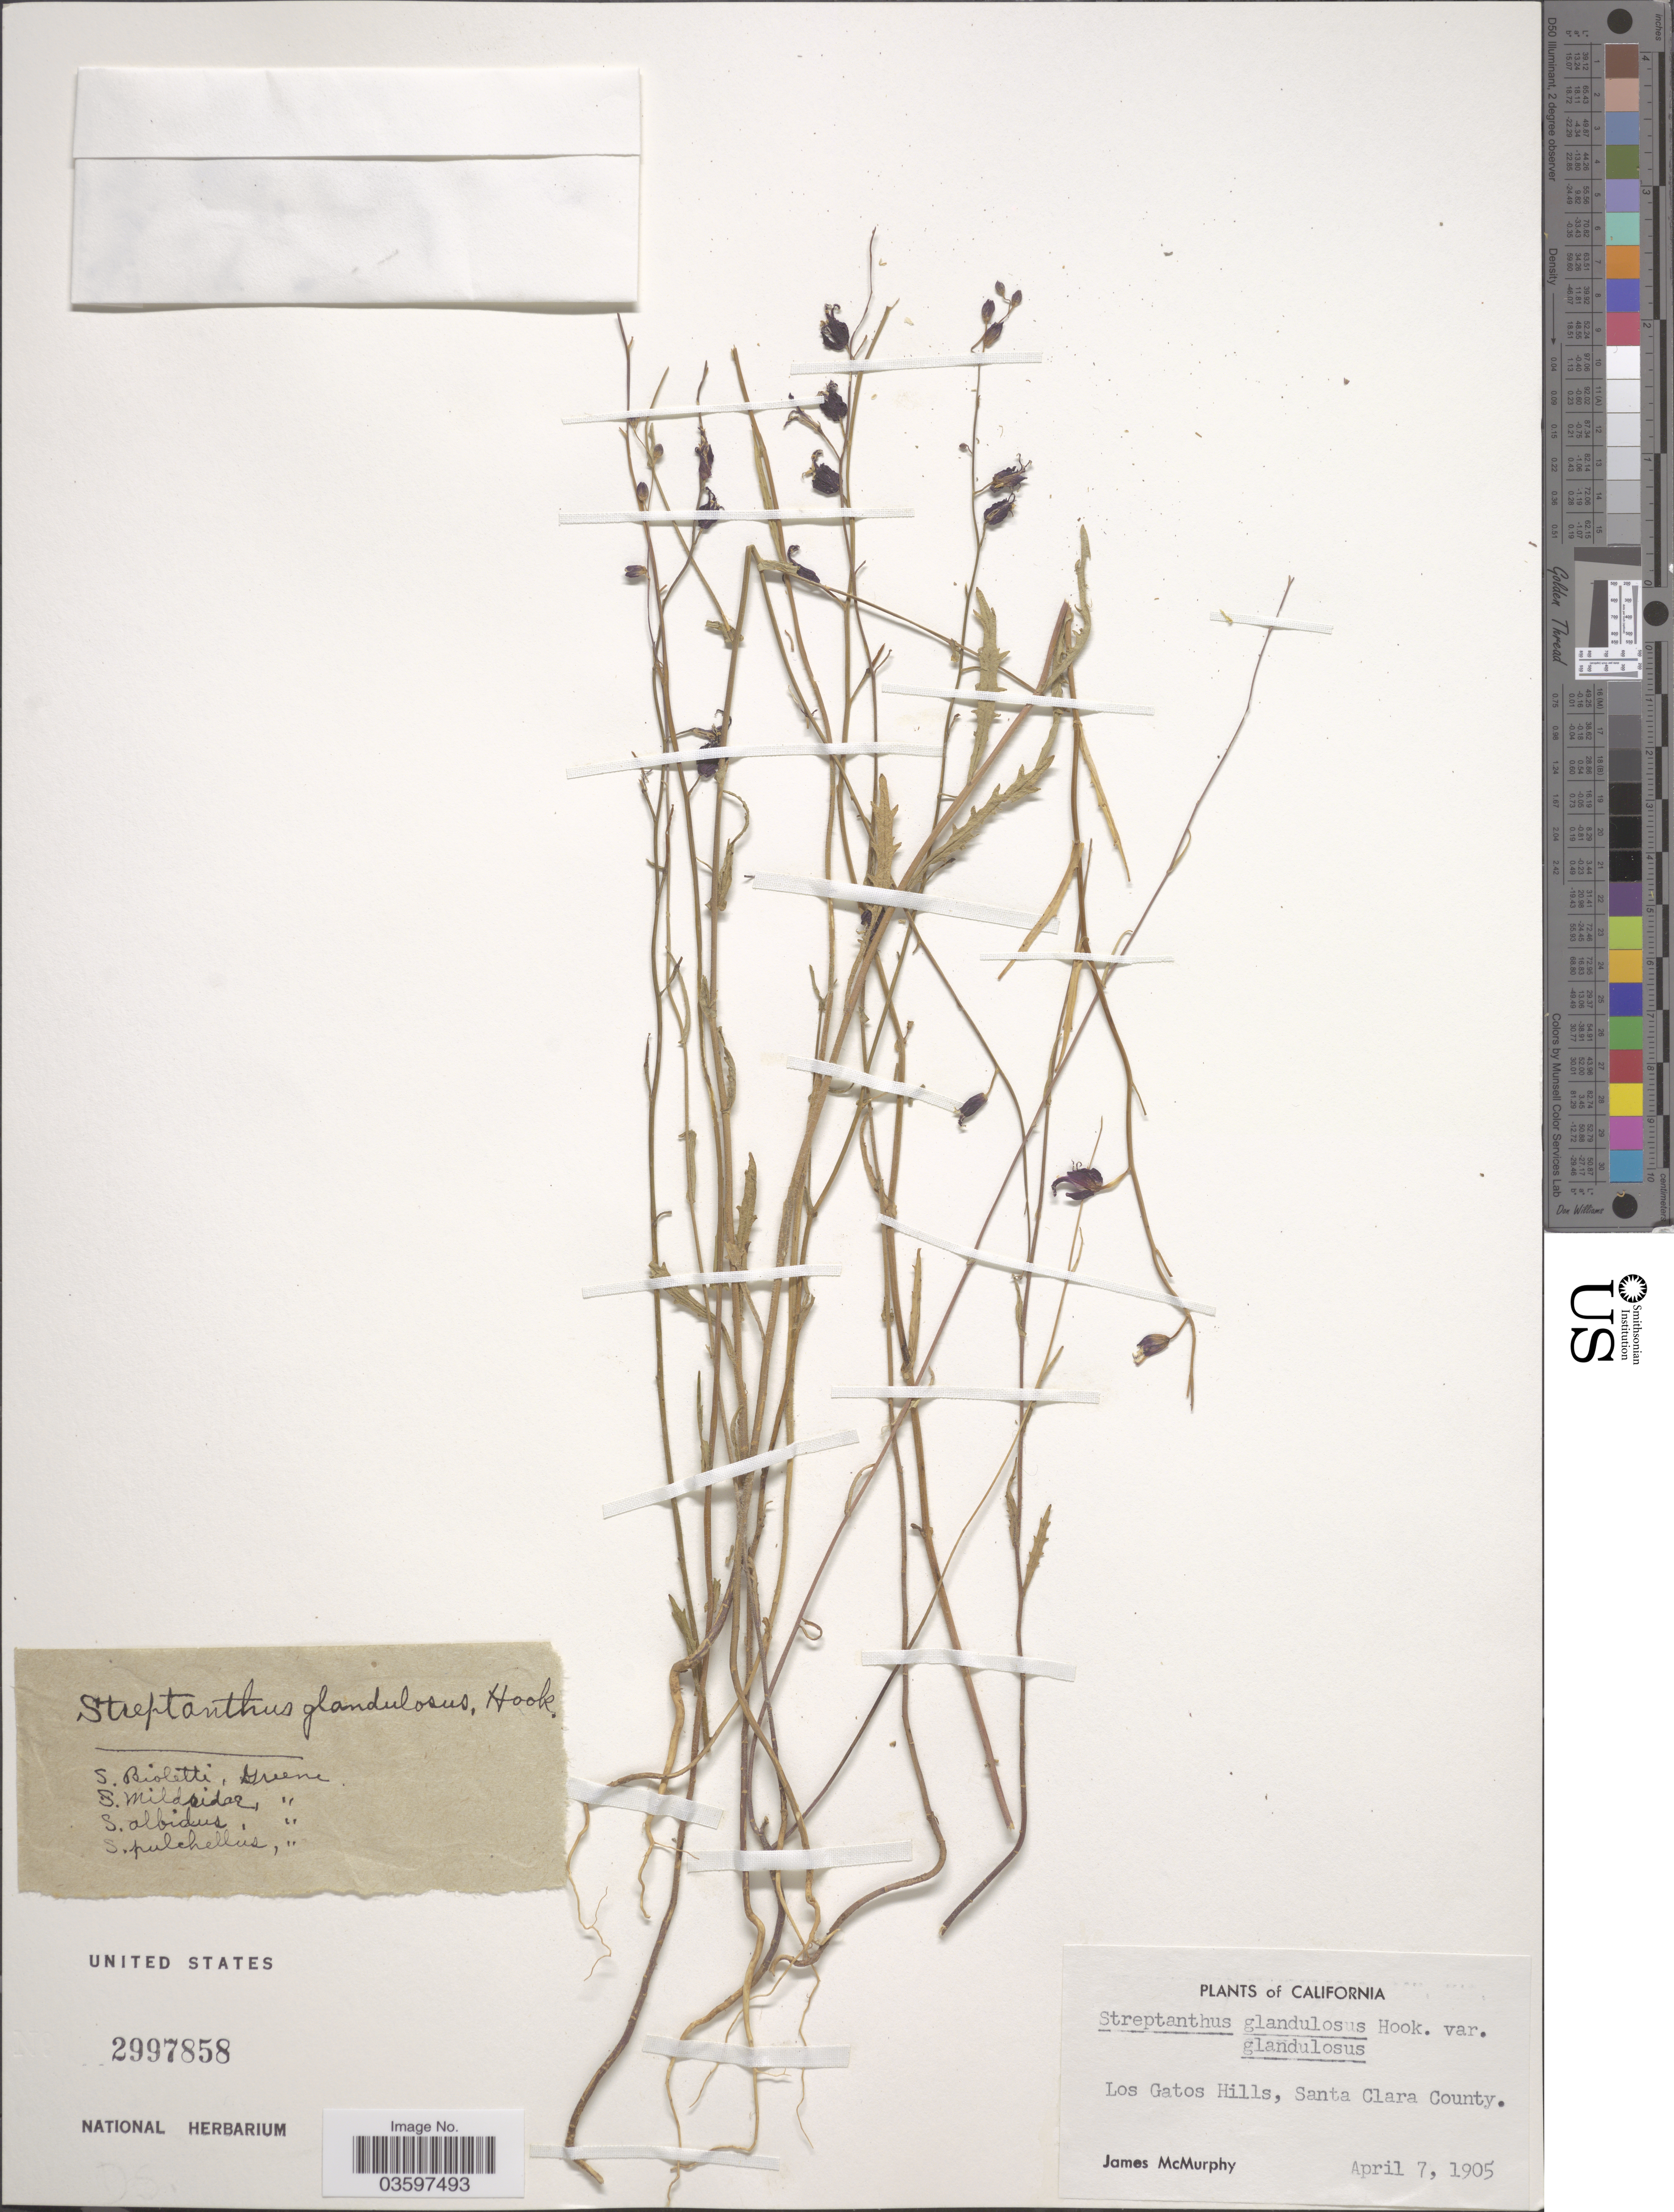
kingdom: Plantae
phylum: Tracheophyta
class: Magnoliopsida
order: Brassicales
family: Brassicaceae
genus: Streptanthus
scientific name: Streptanthus glandulosus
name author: Hook.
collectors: J. McMurphy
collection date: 1905-04-07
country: United States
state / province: California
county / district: Santa Clara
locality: Los Gatos Hills, Santa Clara County.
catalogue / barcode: US 2997858